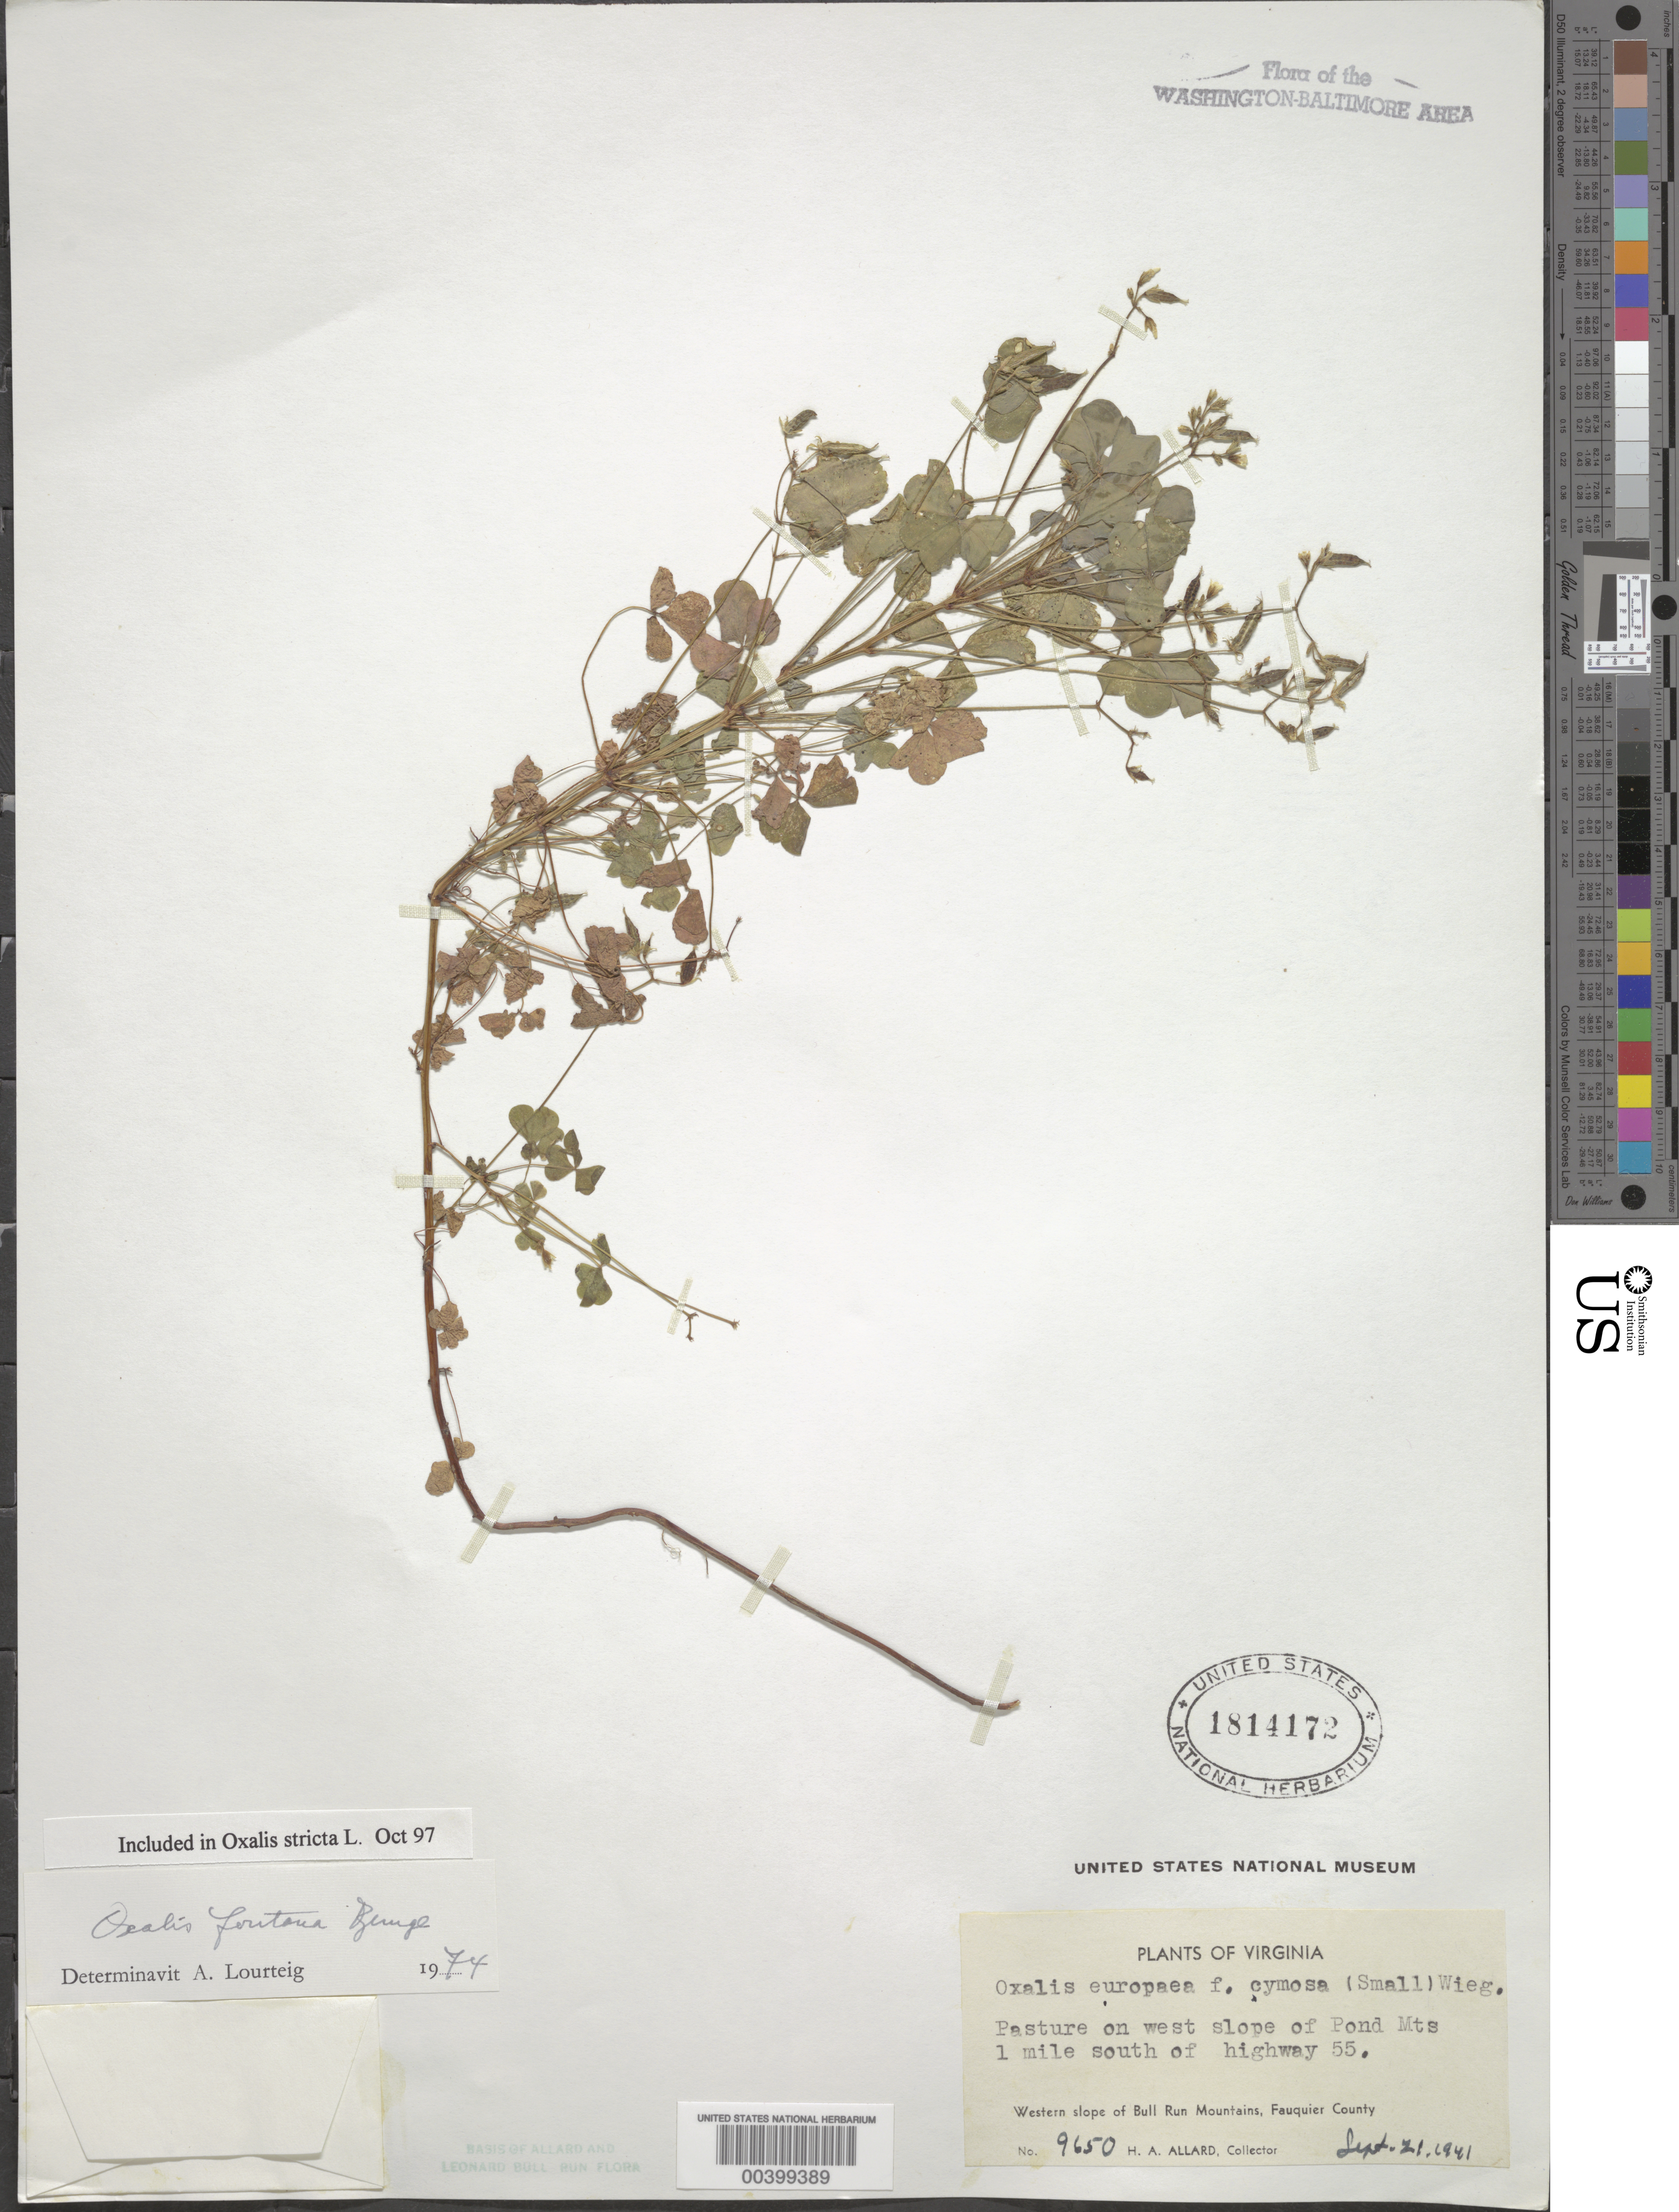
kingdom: Plantae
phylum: Tracheophyta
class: Magnoliopsida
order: Oxalidales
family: Oxalidaceae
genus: Oxalis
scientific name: Oxalis stricta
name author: L.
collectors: H. A. Allard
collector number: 9650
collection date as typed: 21 Sep 1941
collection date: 1941-09-21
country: United States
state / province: Virginia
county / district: Fauquier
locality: South of Route 55, Pond Mountains Bull Run Mts.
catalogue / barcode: US 1814172